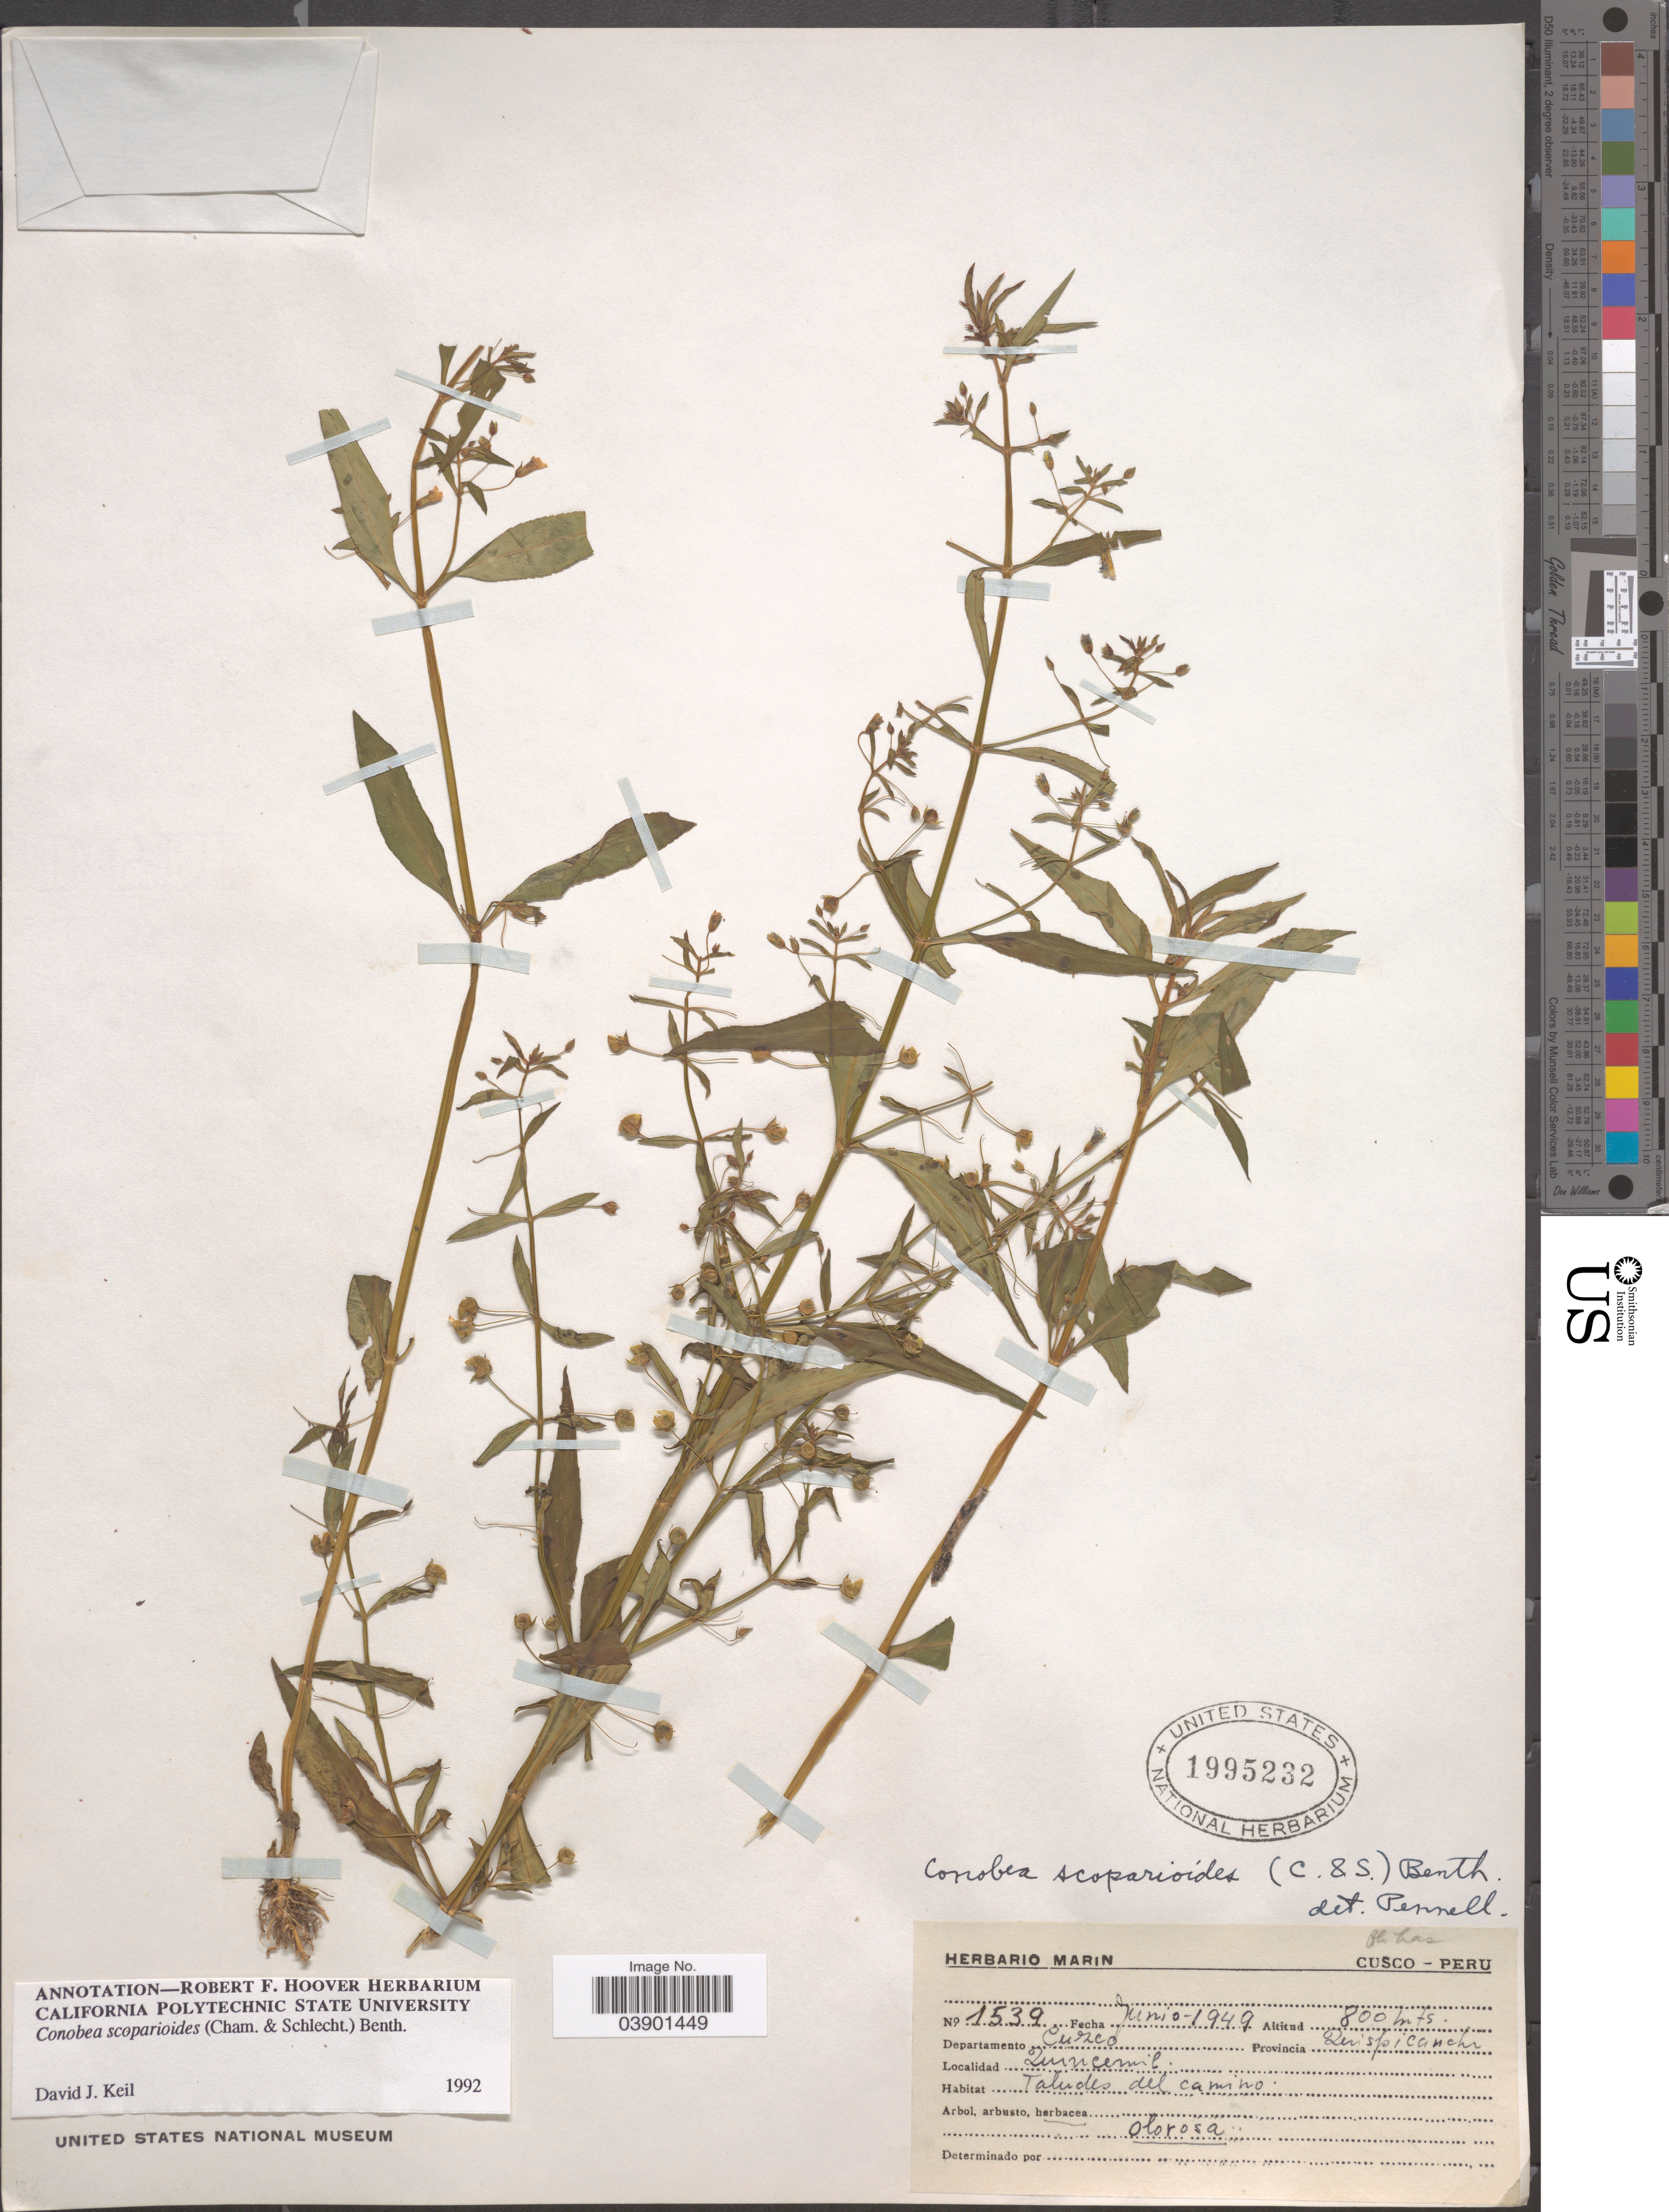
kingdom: Plantae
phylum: Tracheophyta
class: Magnoliopsida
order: Lamiales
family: Plantaginaceae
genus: Conobea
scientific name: Conobea scoparioides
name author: (Cham. & Schltdl.) Benth.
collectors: ex herb. Marin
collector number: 1539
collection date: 1949-06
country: Peru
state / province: Cusco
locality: Departamento Cuzco. Provincia Zuispicanchi. Zuincemil.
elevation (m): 800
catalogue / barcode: US 1995232